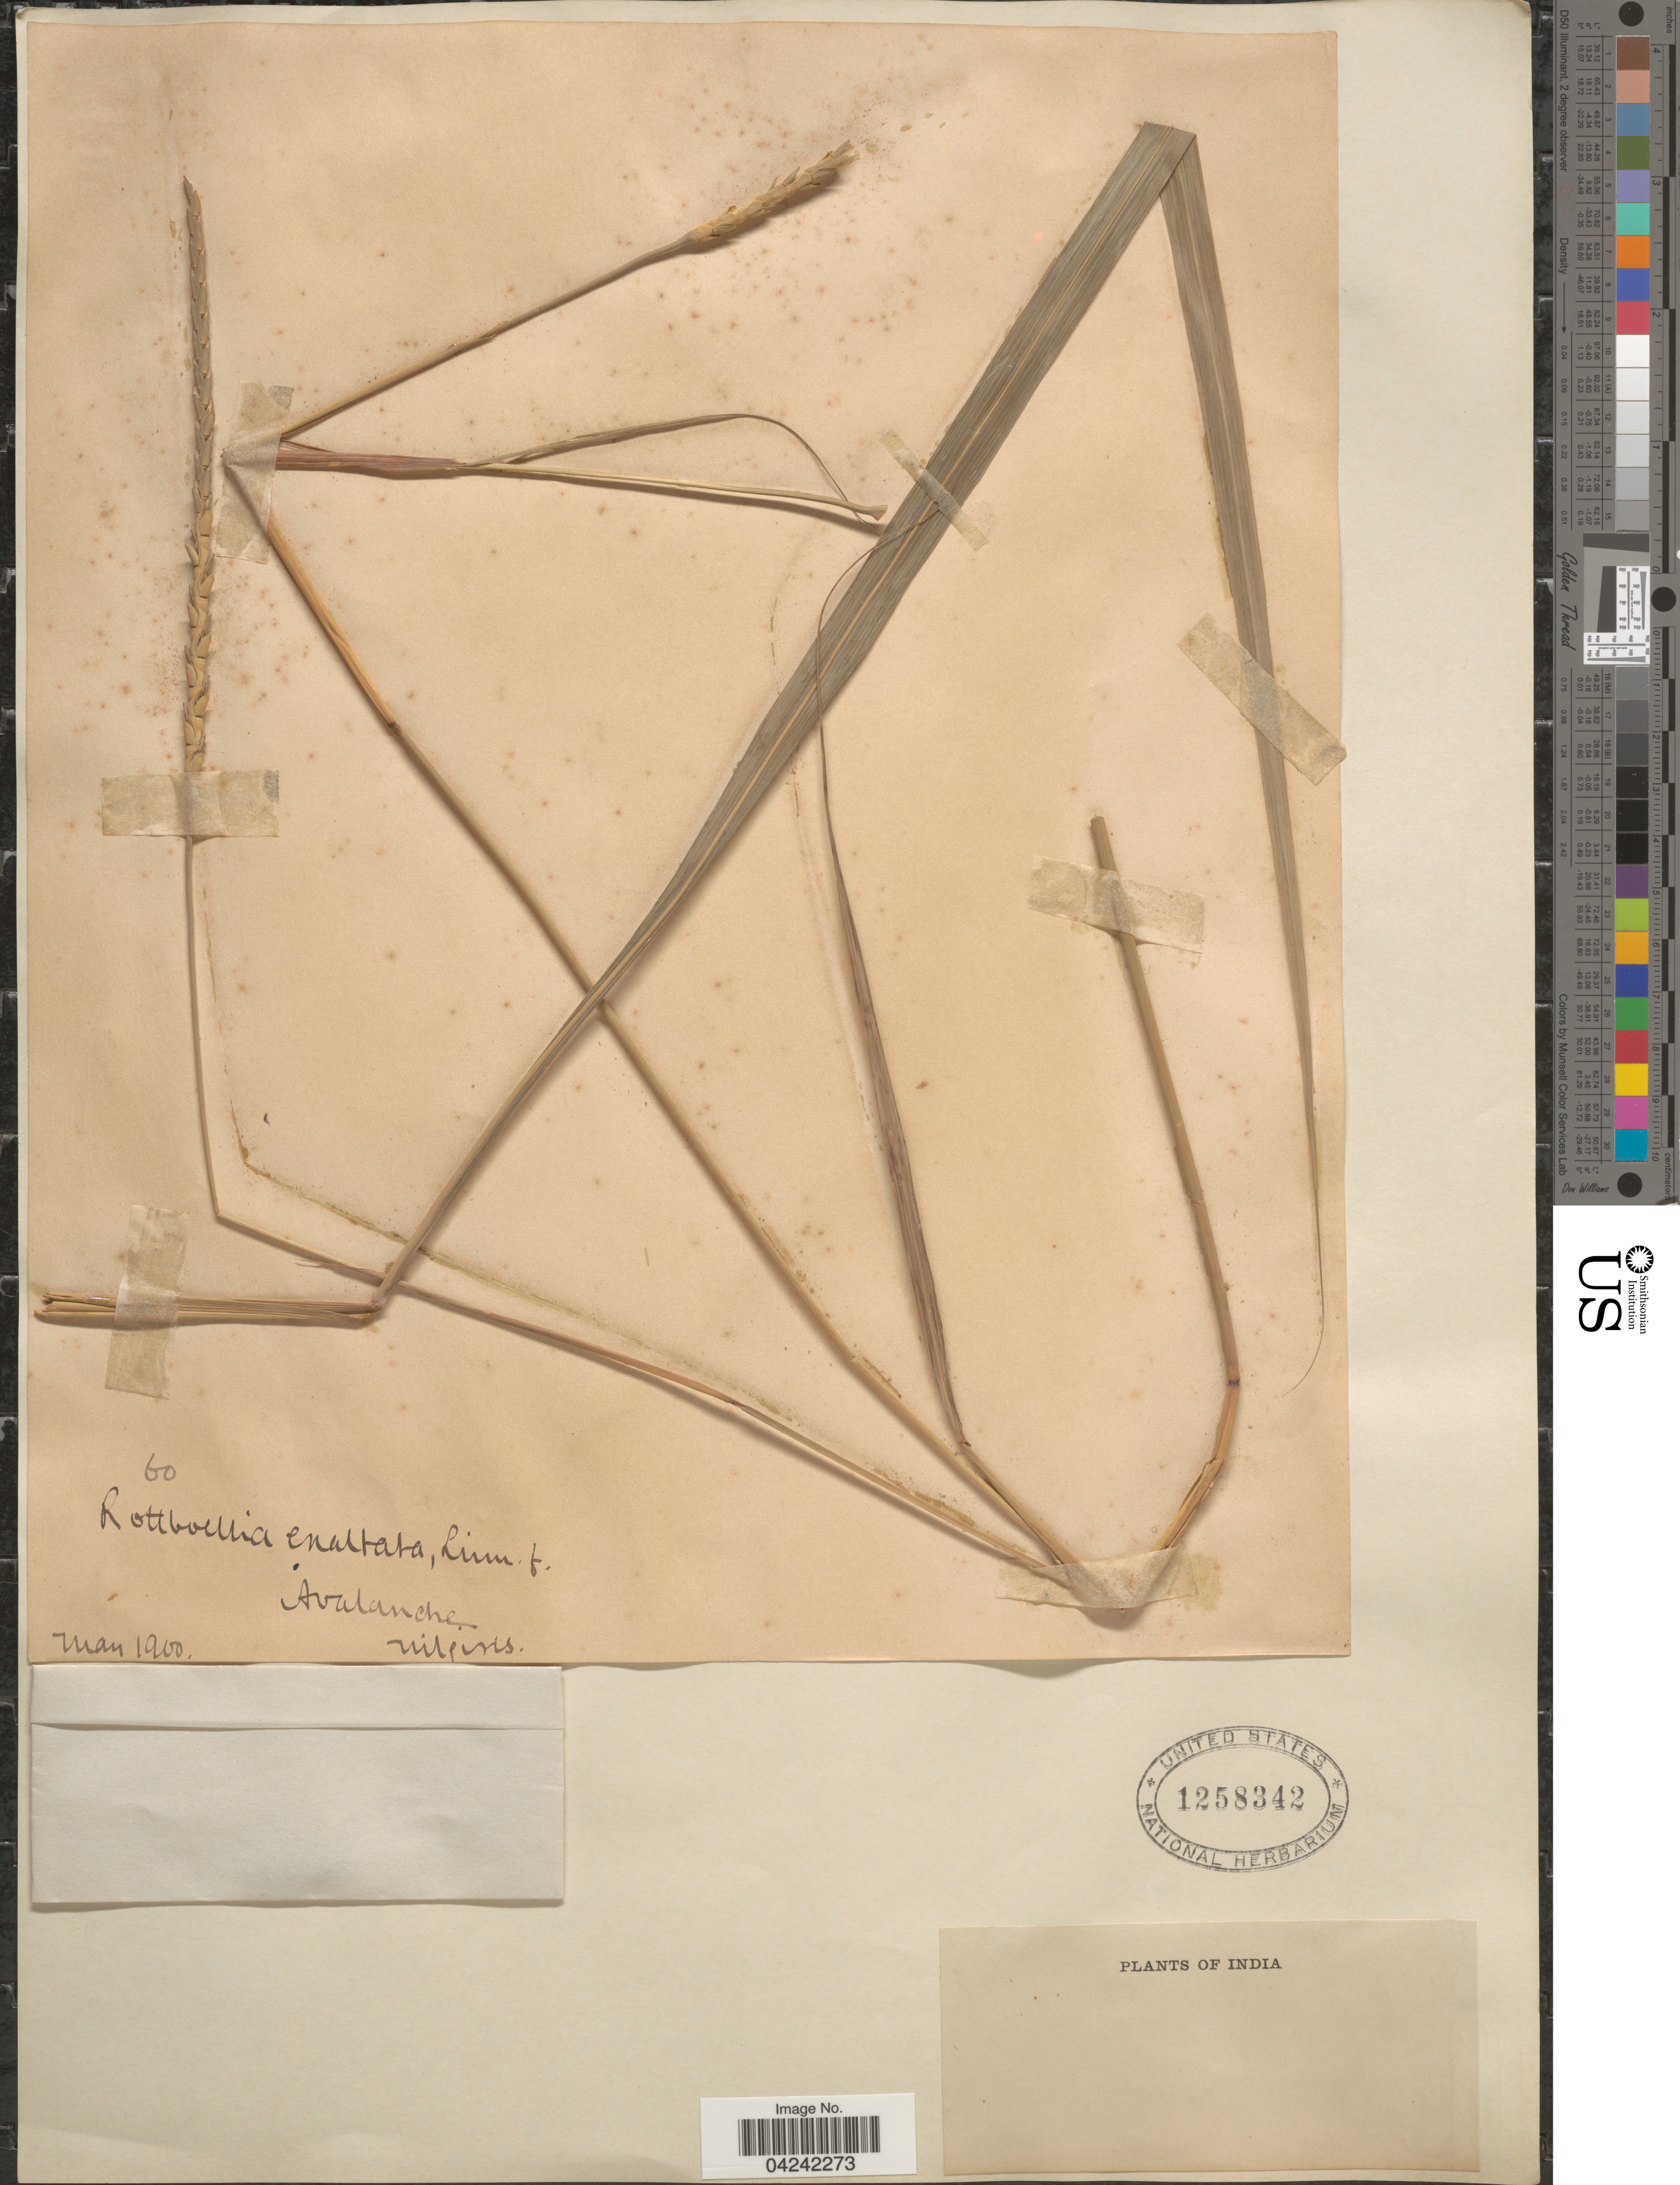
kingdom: Plantae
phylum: Tracheophyta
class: Liliopsida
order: Poales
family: Poaceae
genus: Rottboellia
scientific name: Rottboellia cochinchinensis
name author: (Lour.) Clayton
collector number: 60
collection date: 1900-05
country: India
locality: Avalanche. Nilgiris.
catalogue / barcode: US 1258342